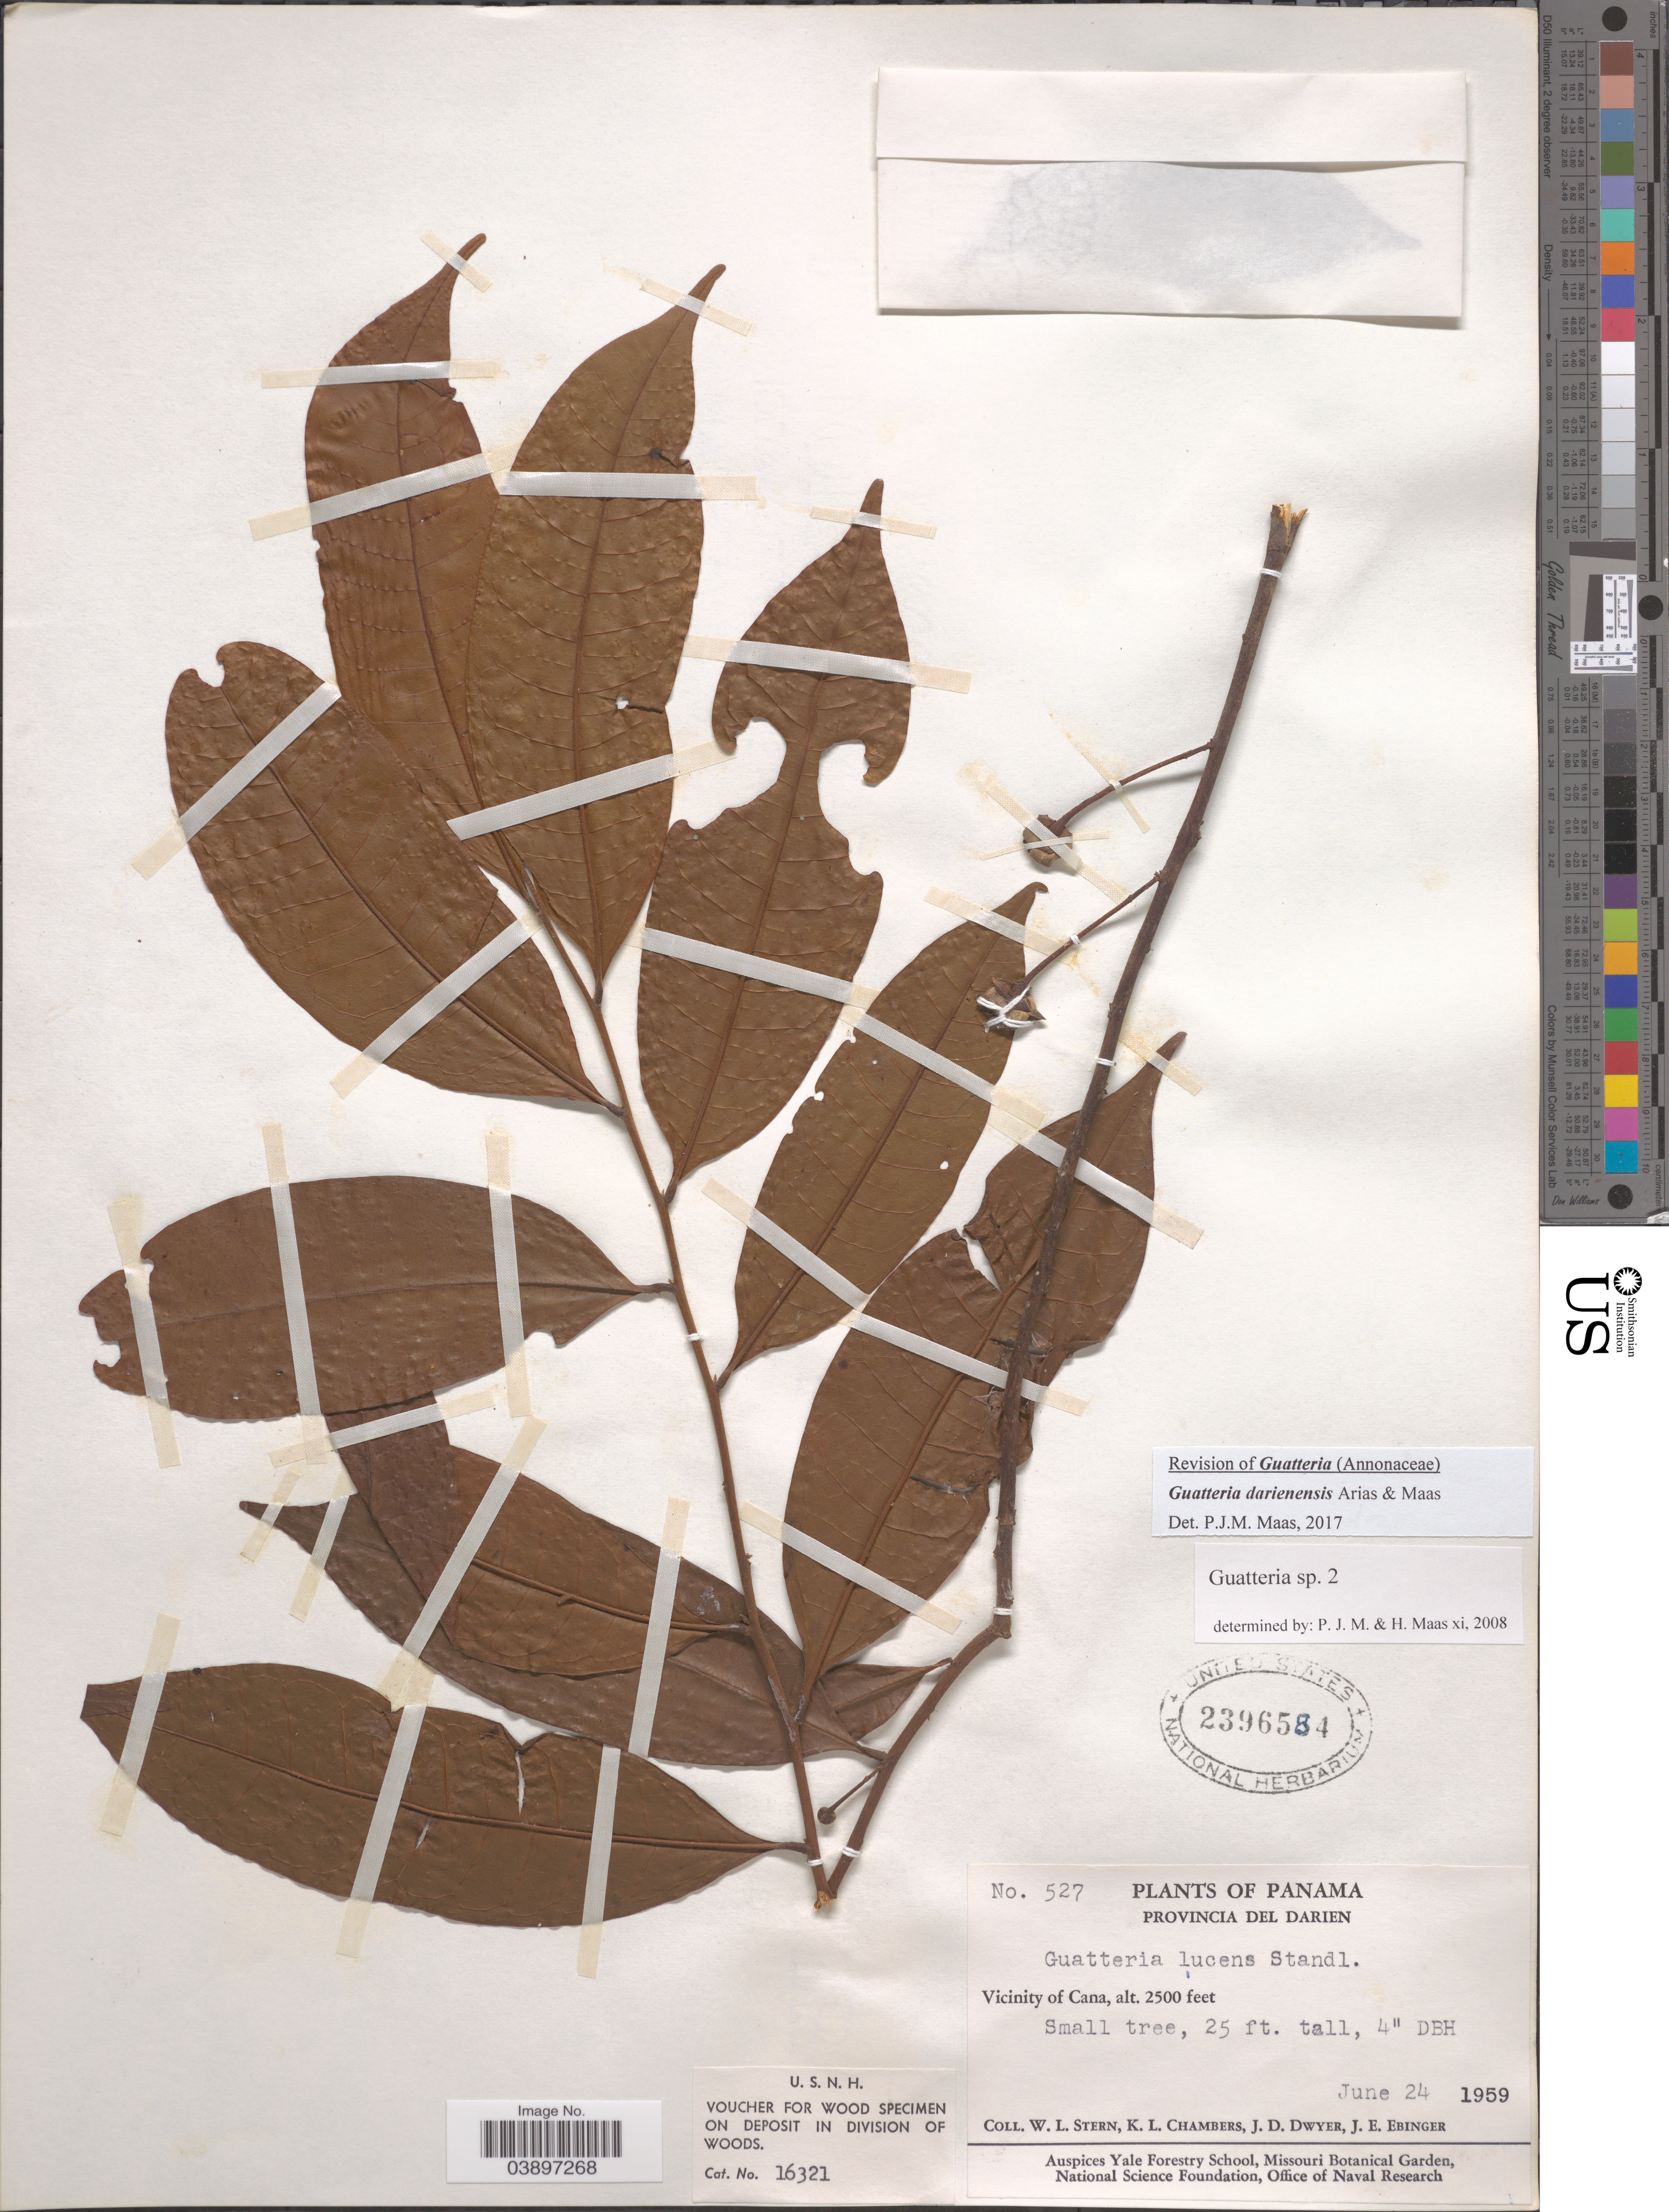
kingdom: Plantae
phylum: Tracheophyta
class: Magnoliopsida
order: Magnoliales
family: Annonaceae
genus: Guatteria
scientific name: Guatteria darienensis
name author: S. Arias & Maas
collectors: W. L. Stern, K. Chambers, J. D. Dwyer & J. Ebinger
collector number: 527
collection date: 1959-06-24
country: Panama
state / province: Darien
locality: Vicinity of Cana.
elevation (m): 762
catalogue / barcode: US 2396584